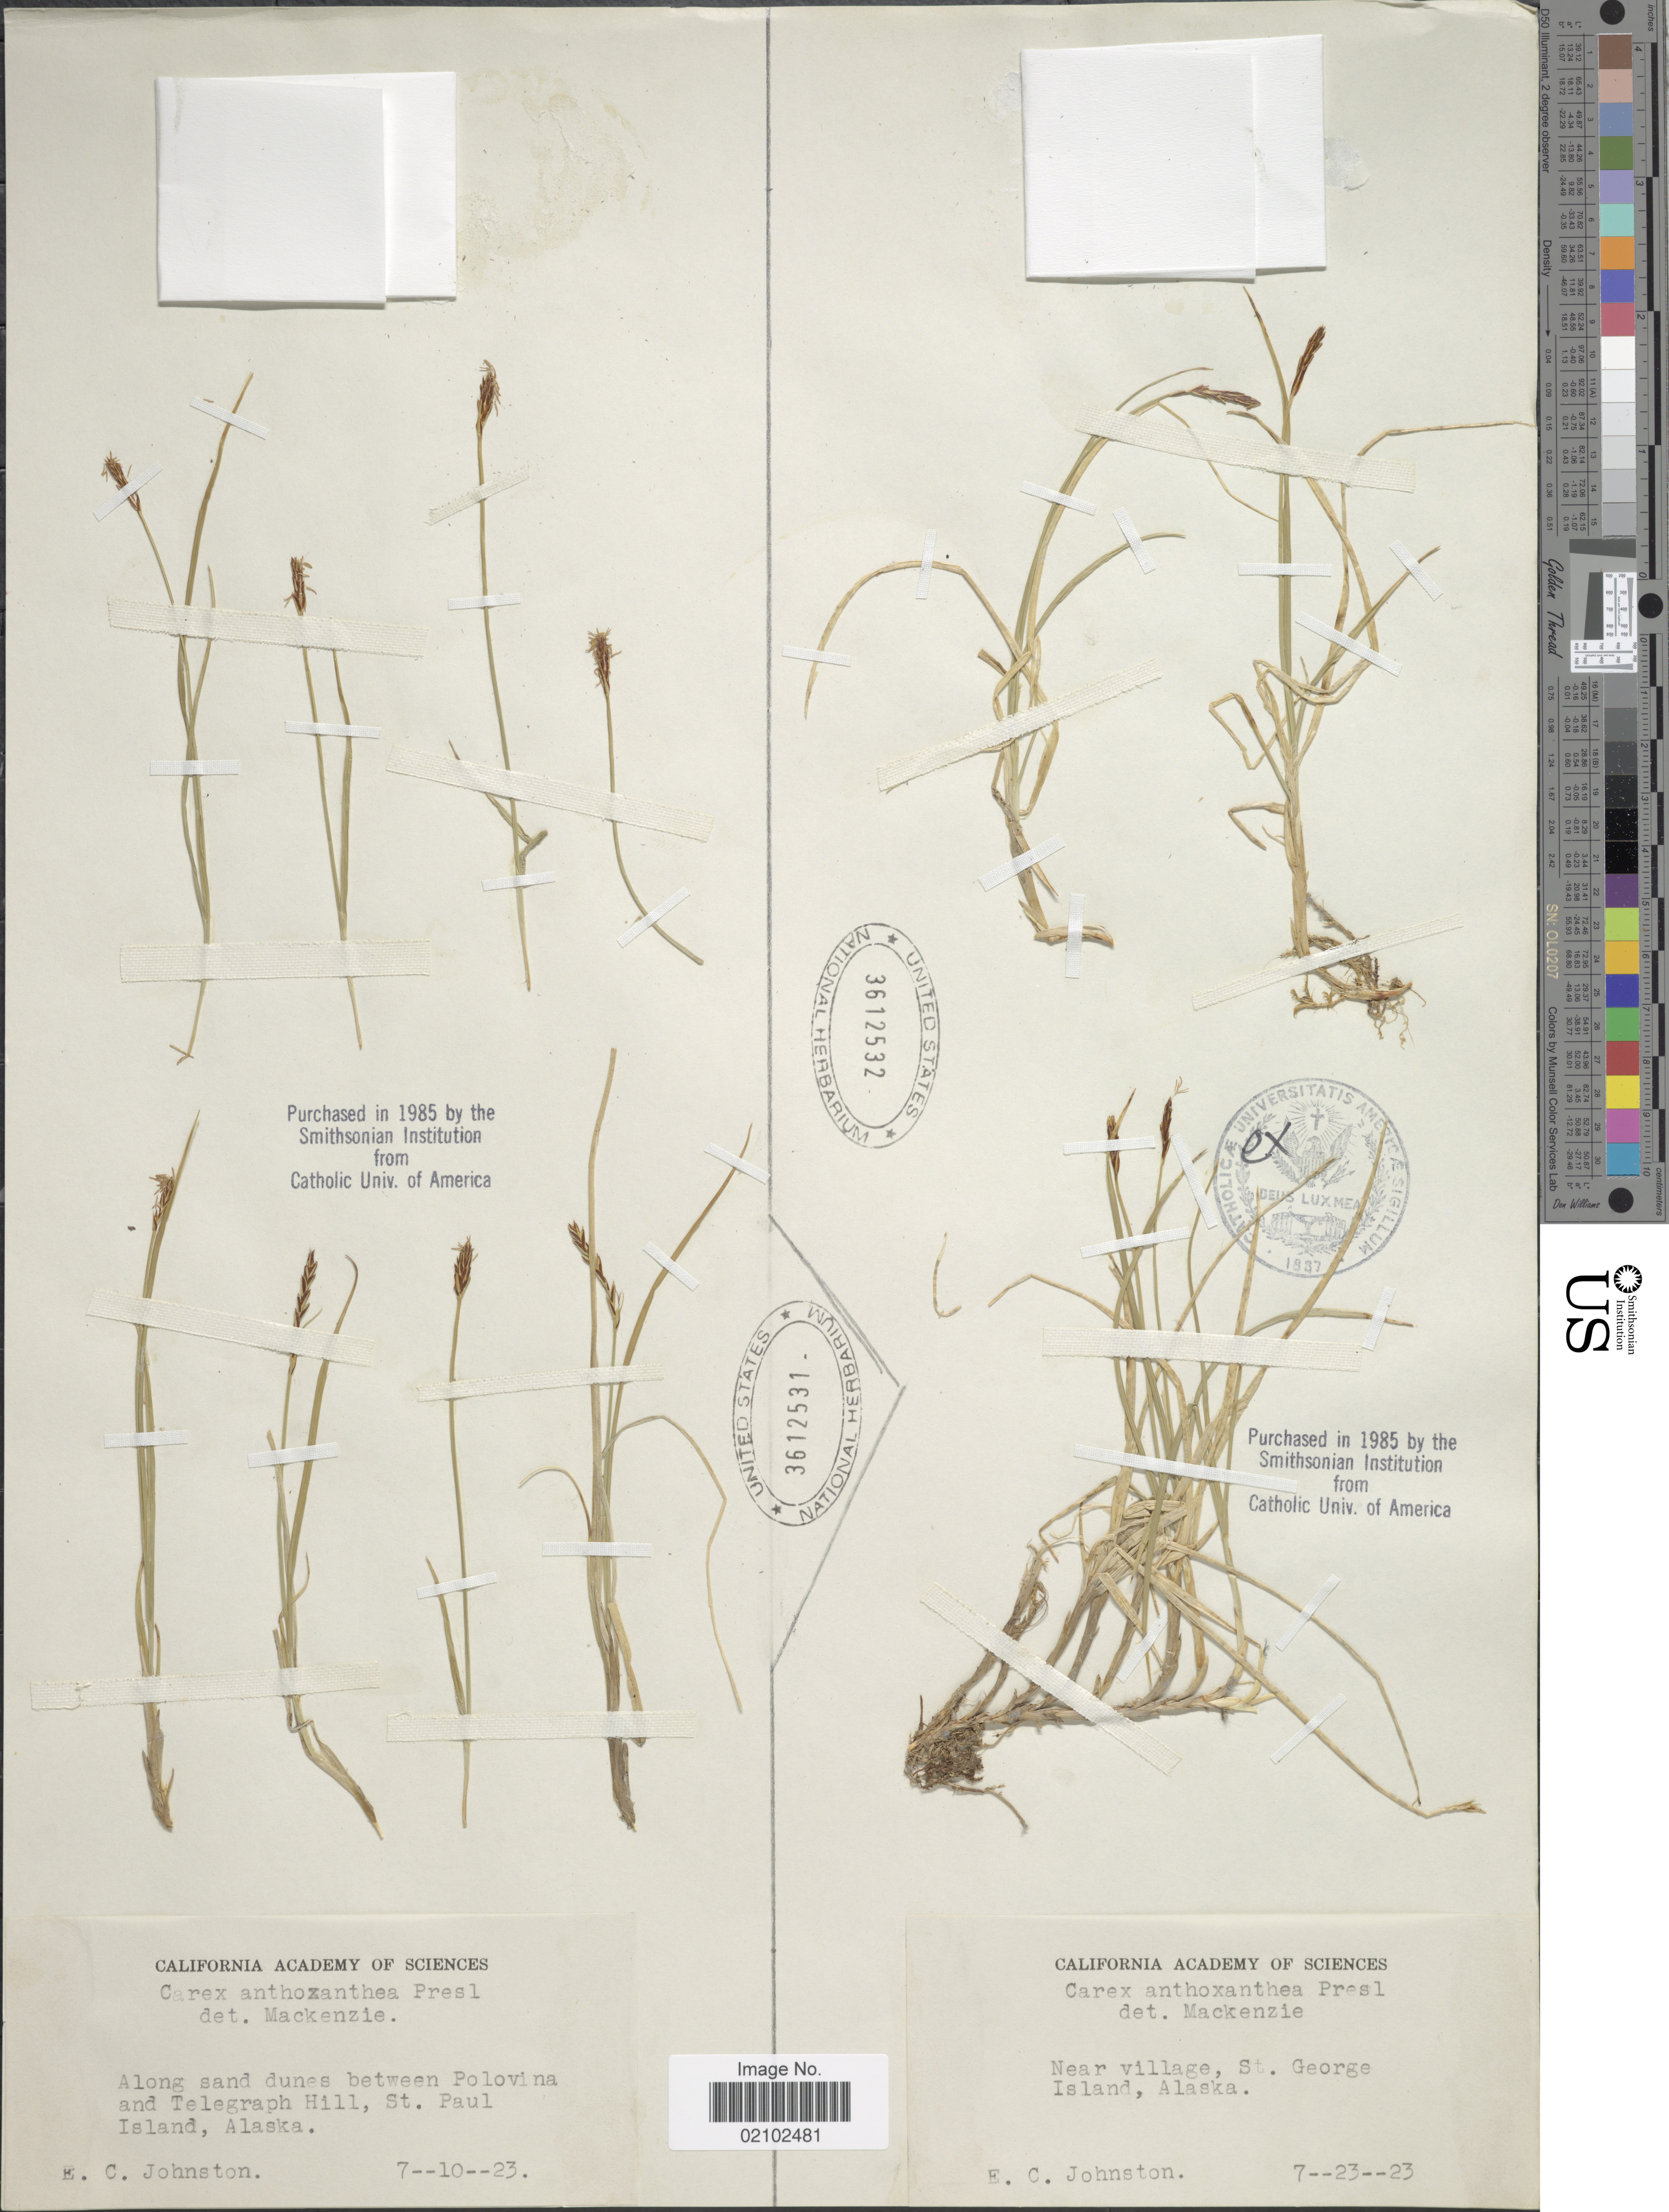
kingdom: Plantae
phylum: Tracheophyta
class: Liliopsida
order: Poales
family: Cyperaceae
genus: Carex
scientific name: Carex anthoxanthea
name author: J. Presl & C. Presl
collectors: E. C. Johnston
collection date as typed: Transcribed d/m/y: 23/7/23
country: United States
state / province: Alaska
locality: Near village, St George Island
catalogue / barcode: US 3612532-2